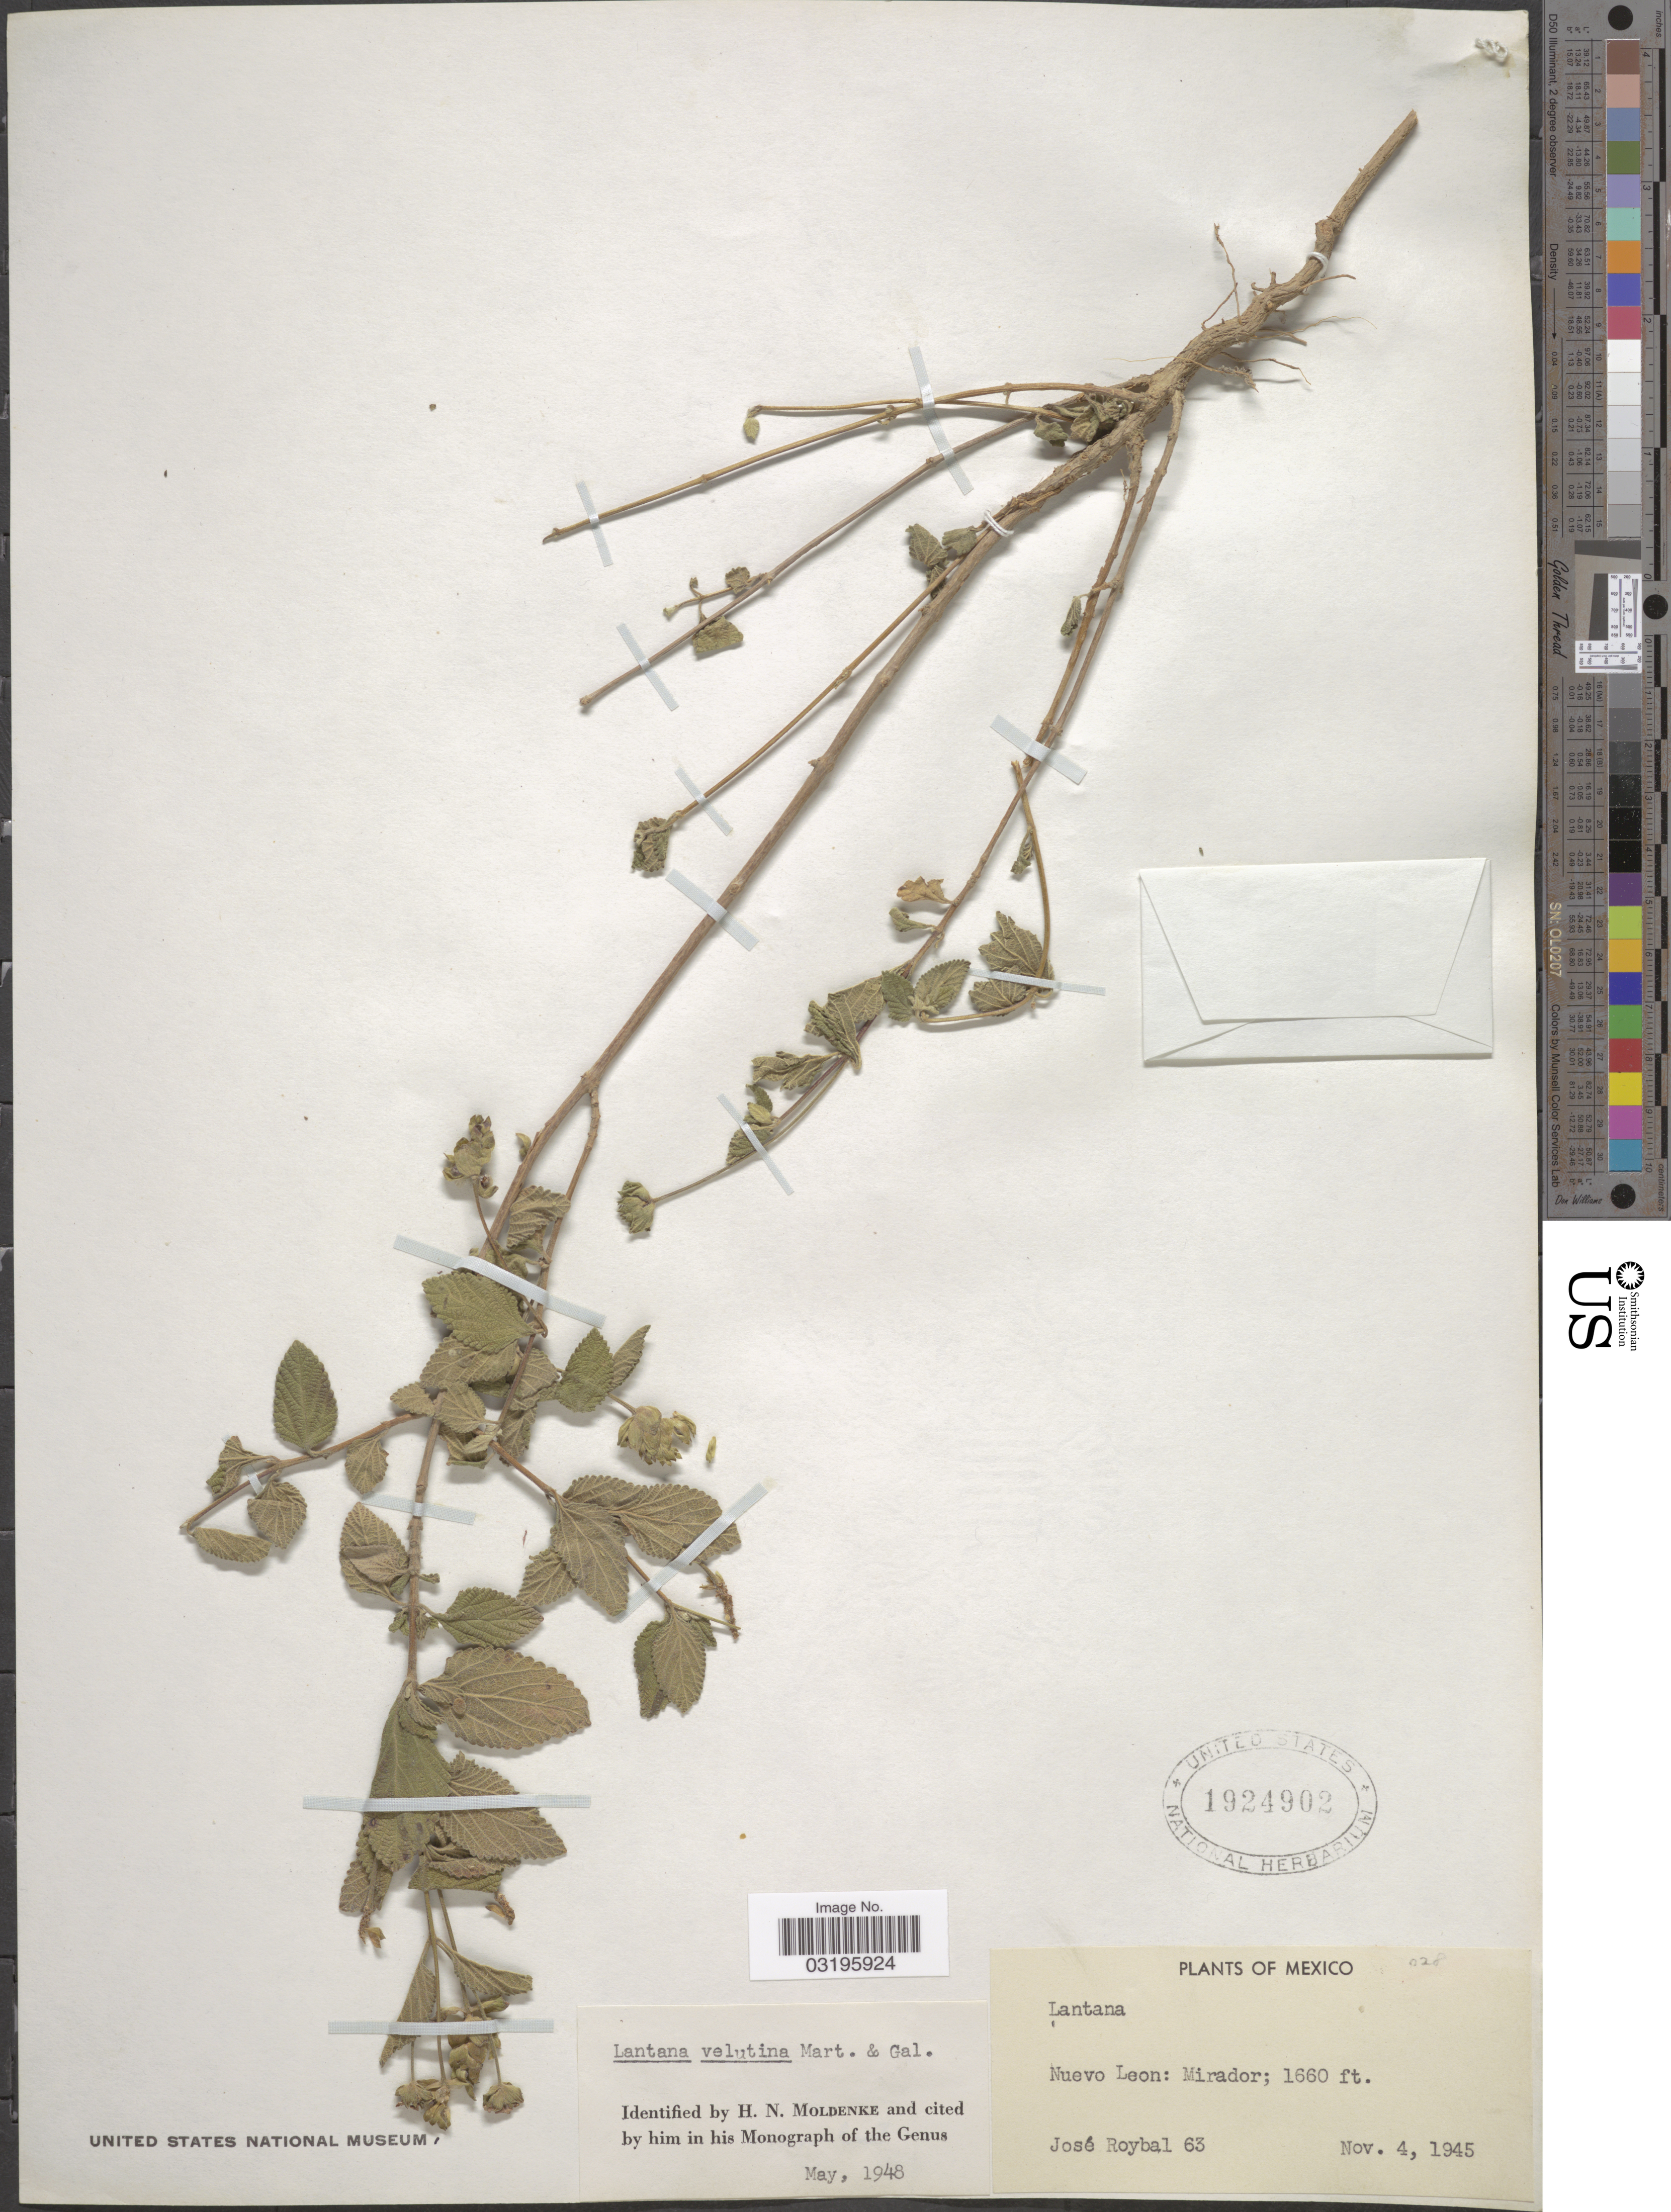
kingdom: Plantae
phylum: Tracheophyta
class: Magnoliopsida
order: Lamiales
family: Verbenaceae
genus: Lantana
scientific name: Lantana velutina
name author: M. Martens & Galeotti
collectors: J. Roybal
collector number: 63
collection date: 1945-12-04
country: Mexico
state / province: Nuevo León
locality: Mirador.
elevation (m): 506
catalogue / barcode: US 1924902